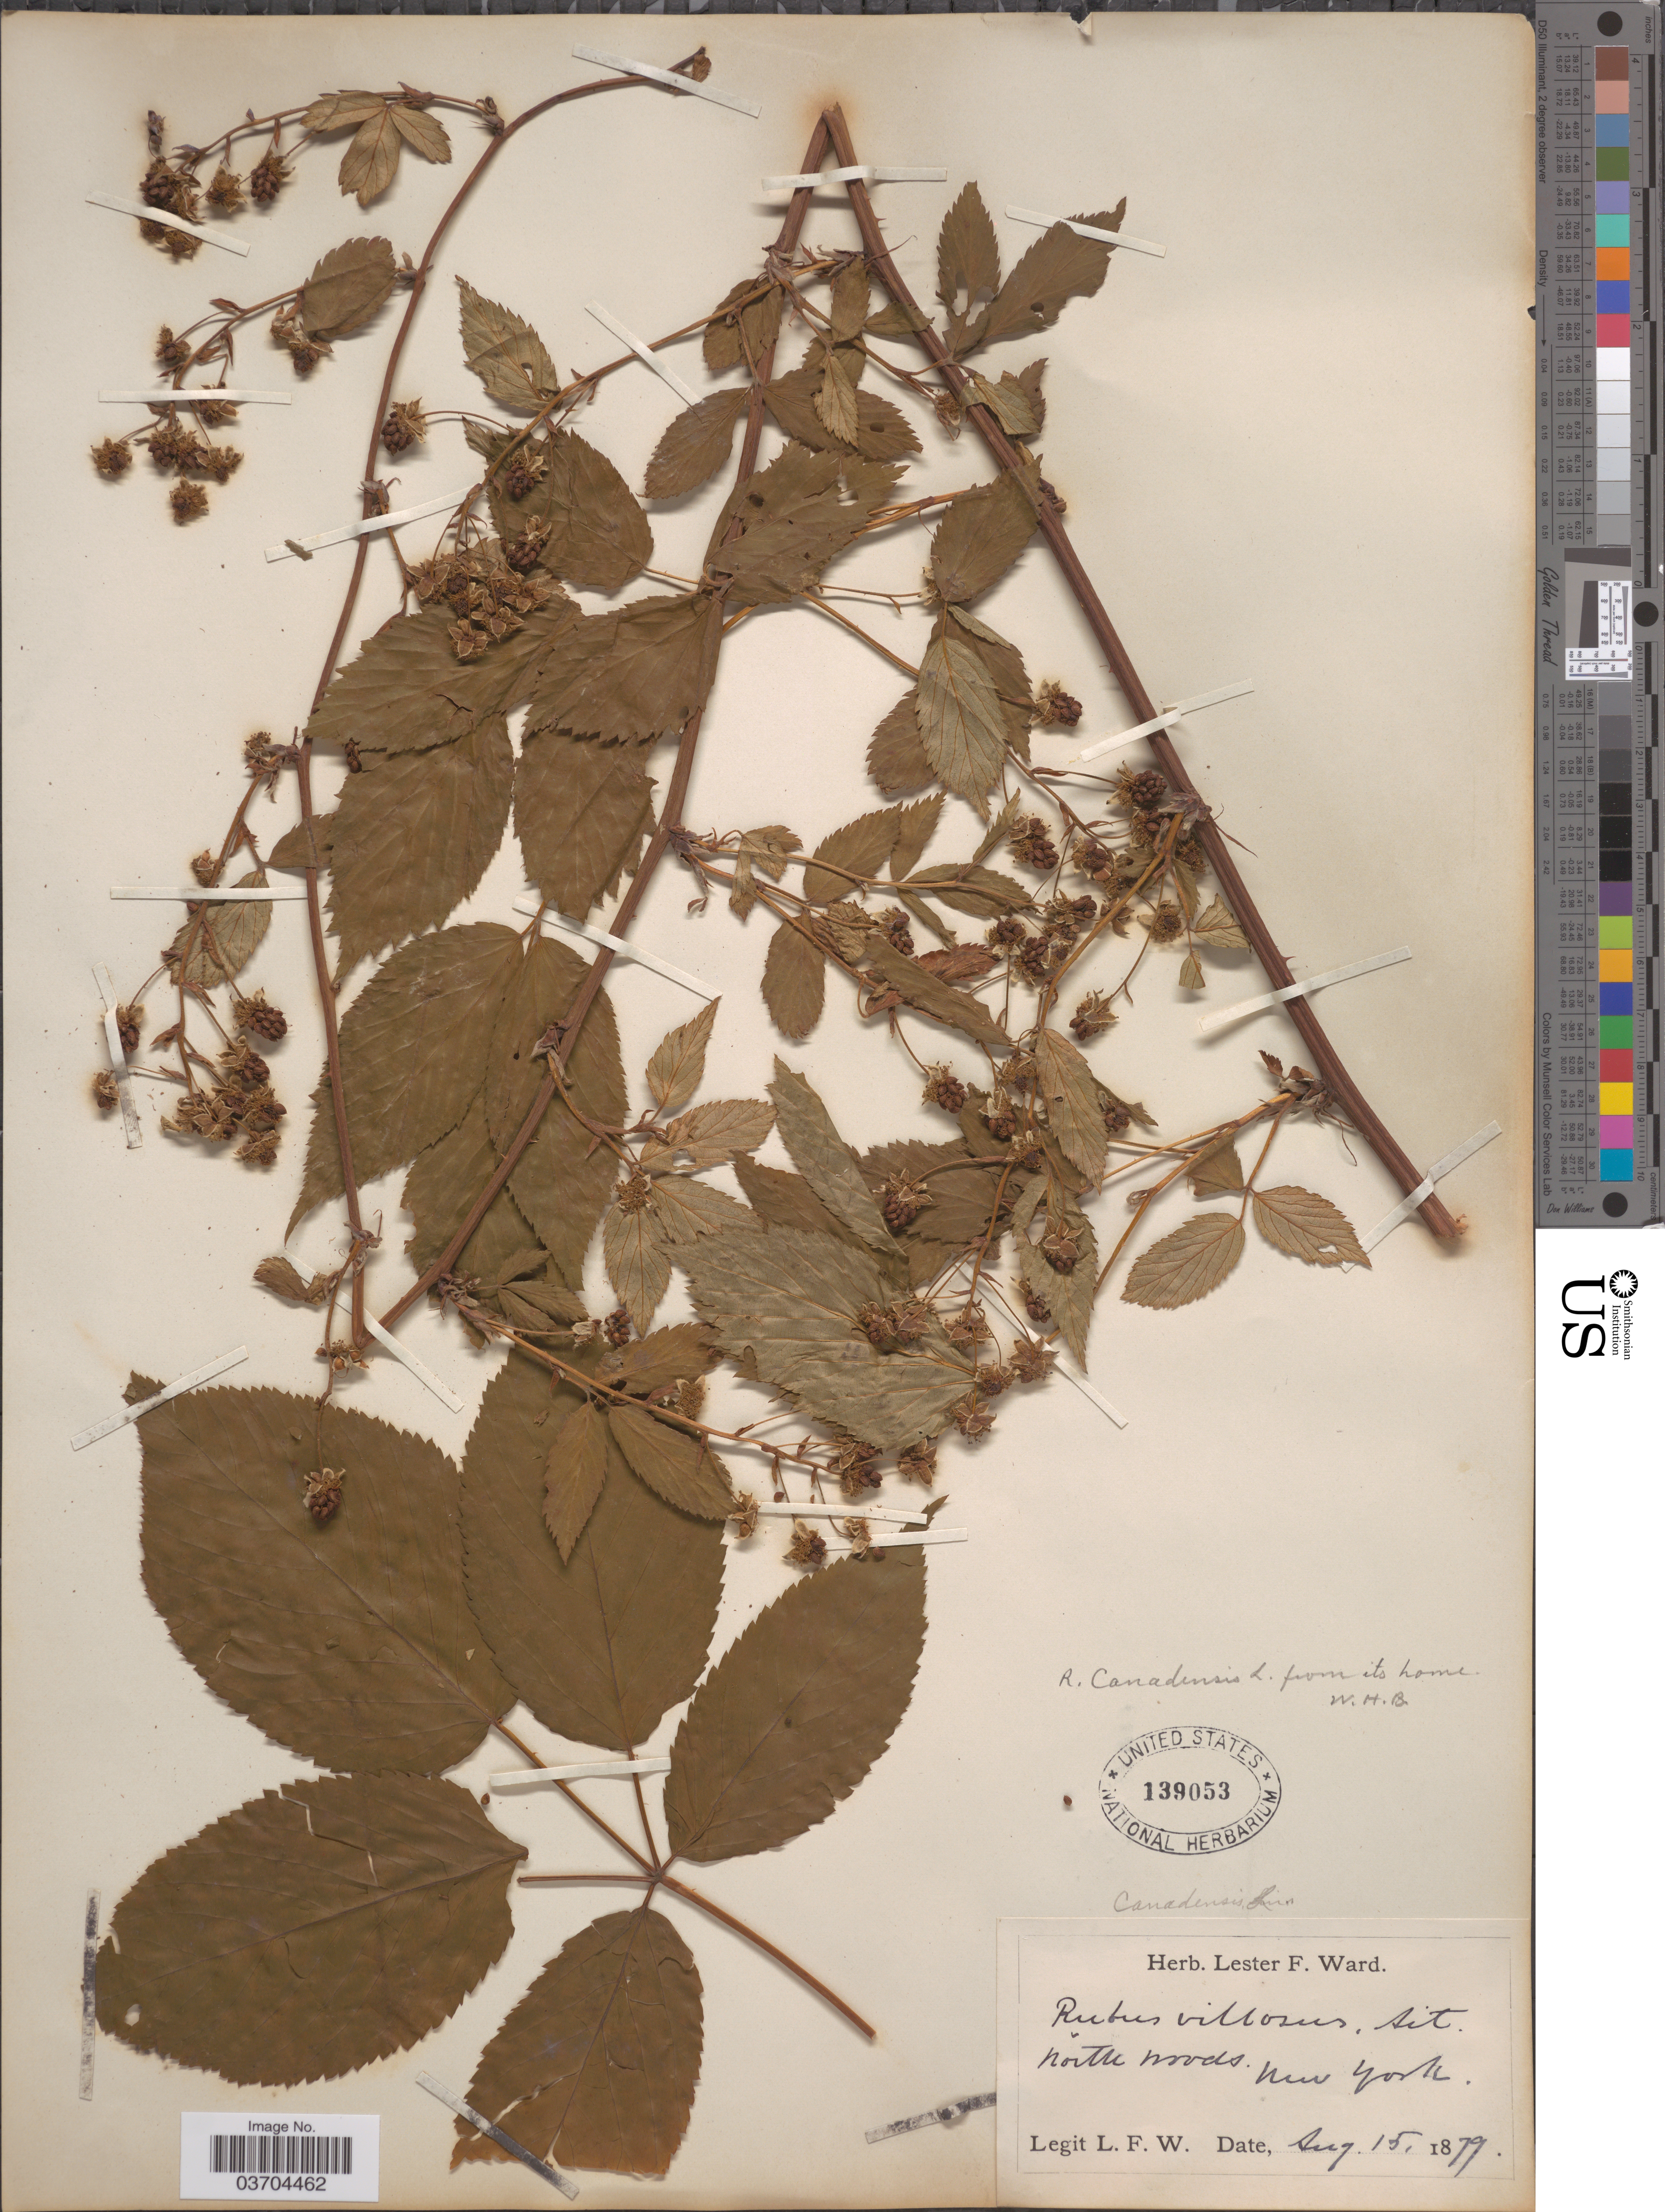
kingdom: Plantae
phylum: Tracheophyta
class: Magnoliopsida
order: Rosales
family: Rosaceae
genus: Rubus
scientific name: Rubus canadensis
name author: L.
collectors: L. F. Ward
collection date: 1879-08-15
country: United States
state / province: New York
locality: North Woods.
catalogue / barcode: US 139053